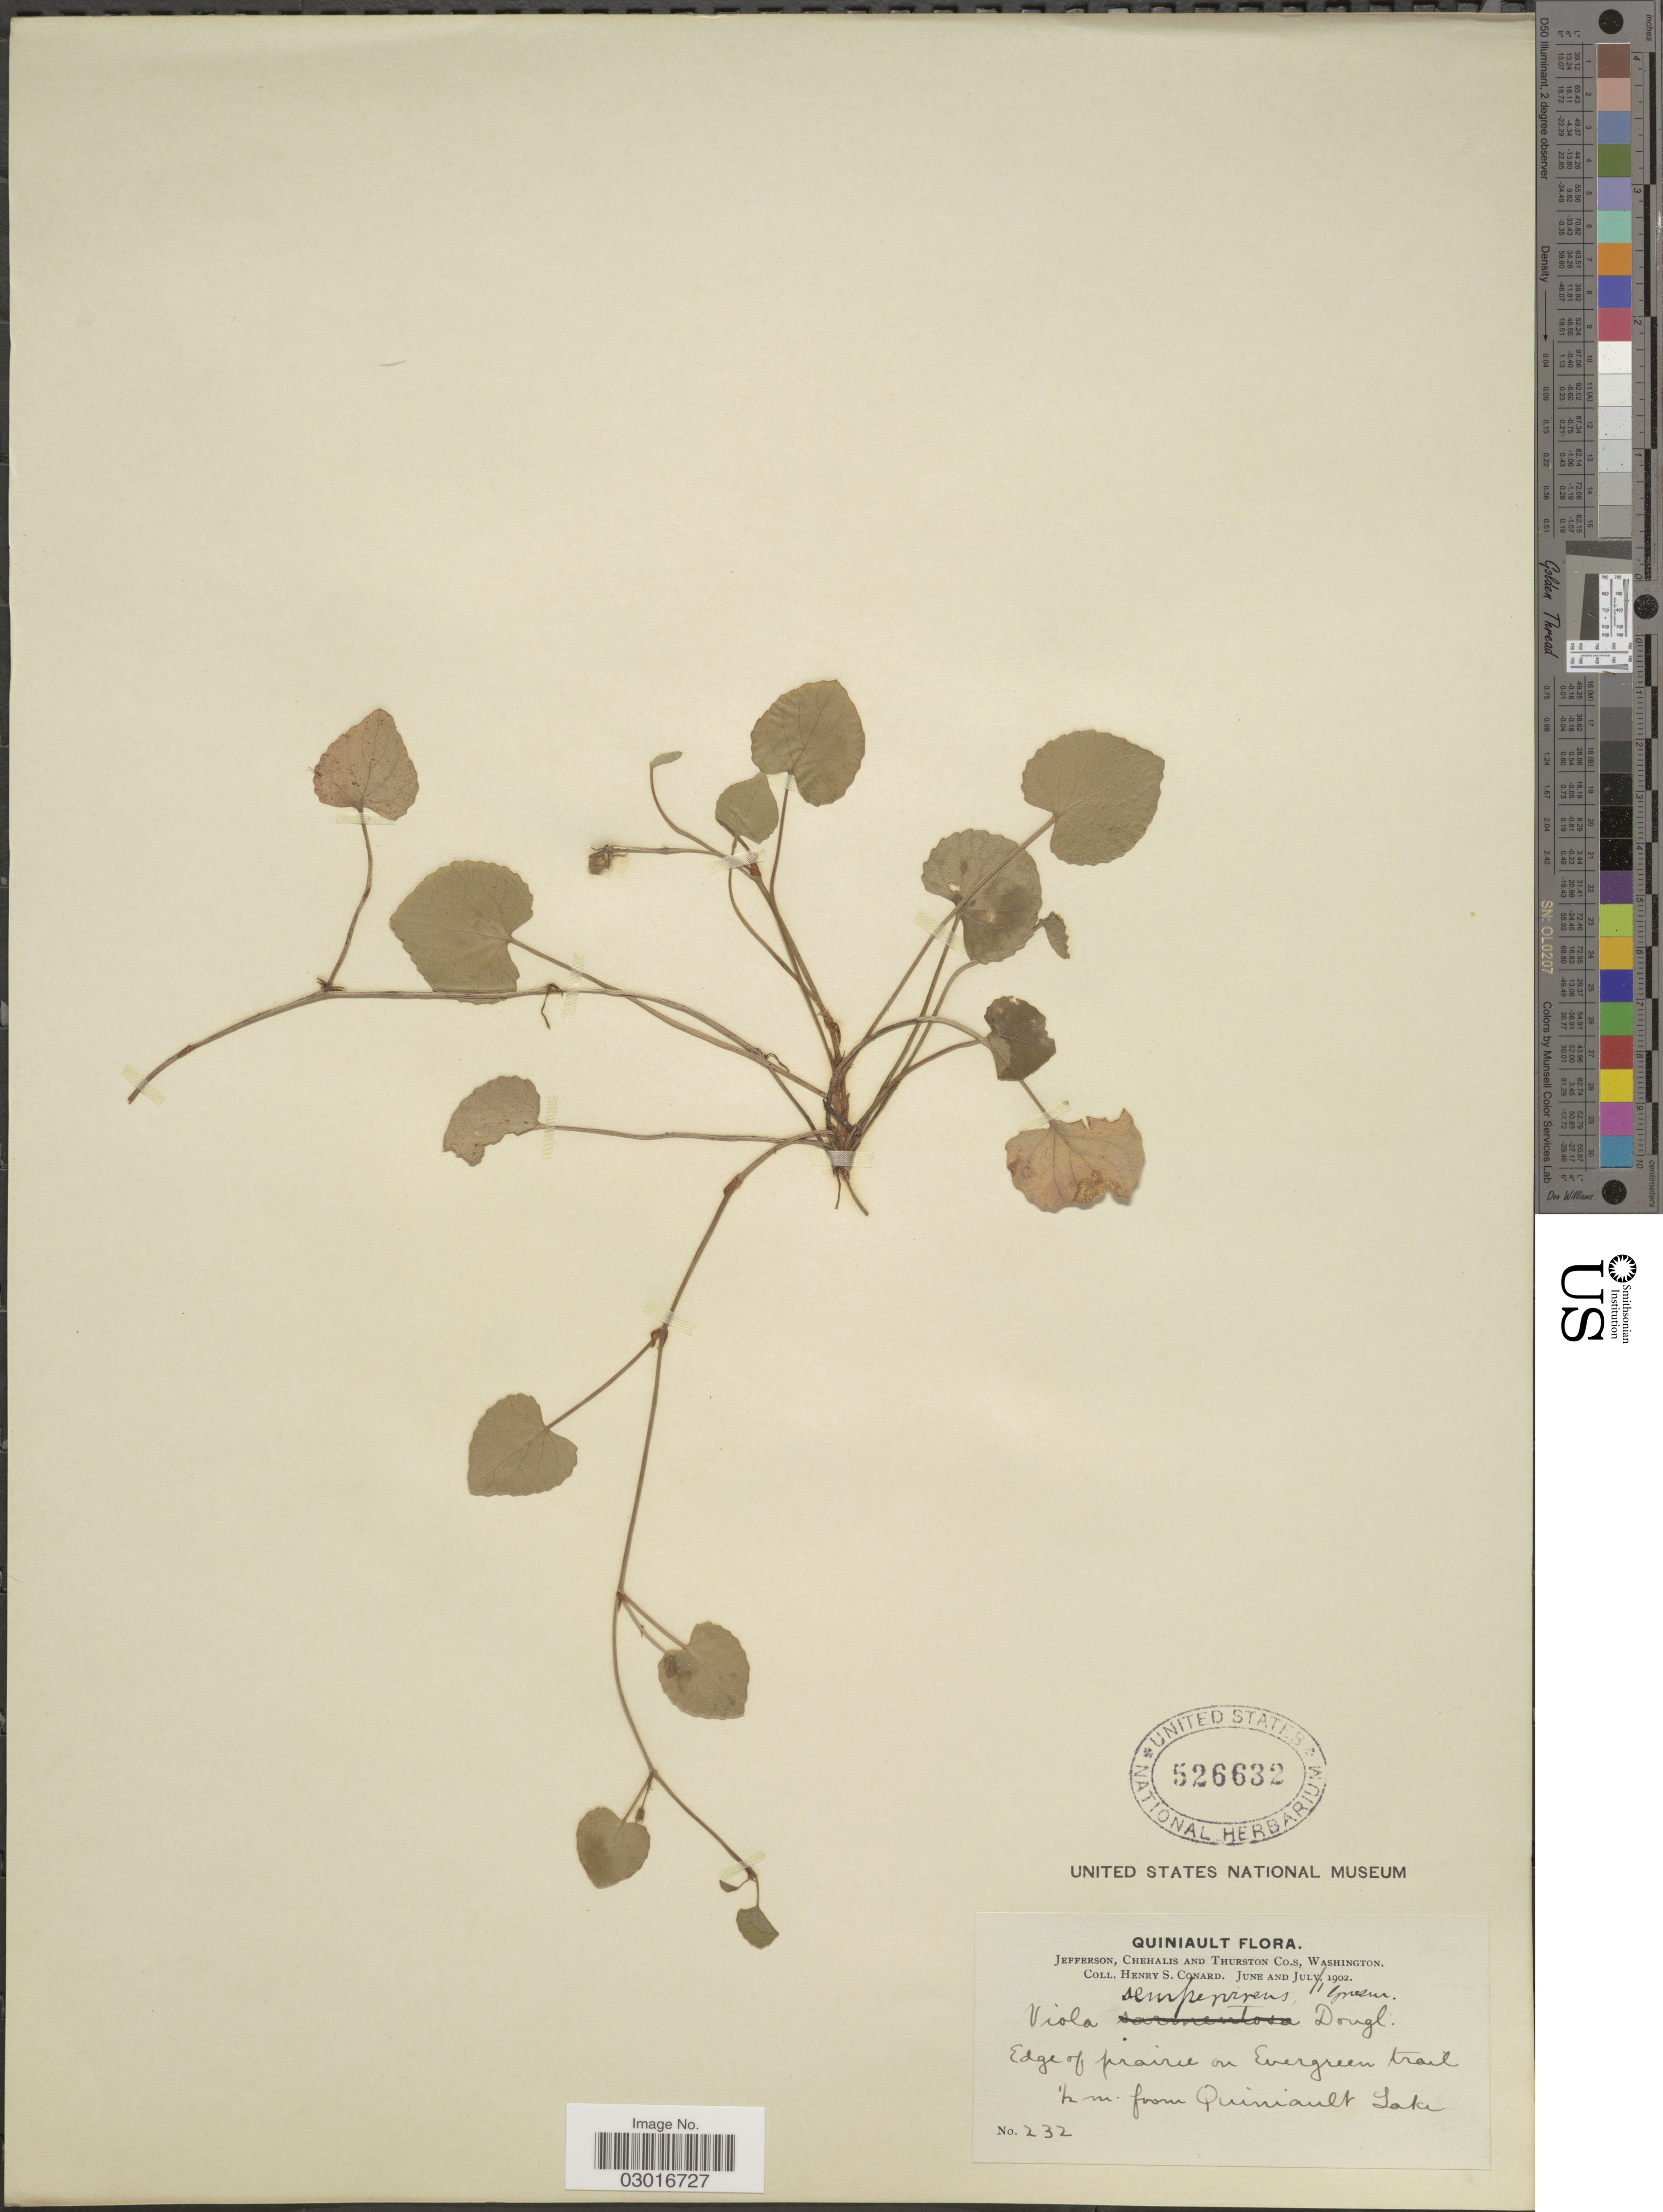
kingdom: Plantae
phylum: Tracheophyta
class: Magnoliopsida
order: Malpighiales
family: Violaceae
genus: Viola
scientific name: Viola sempervirens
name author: Greene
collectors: H. S. Conard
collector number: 232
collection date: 1902-07-01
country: United States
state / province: Washington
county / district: Thurston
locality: Quiniault. Jefferson, Chehalis and Thurston Co. s, Washington. Edge of prairie on Evergreen trail ½ m. from Quiniault Lake.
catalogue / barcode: US 526632